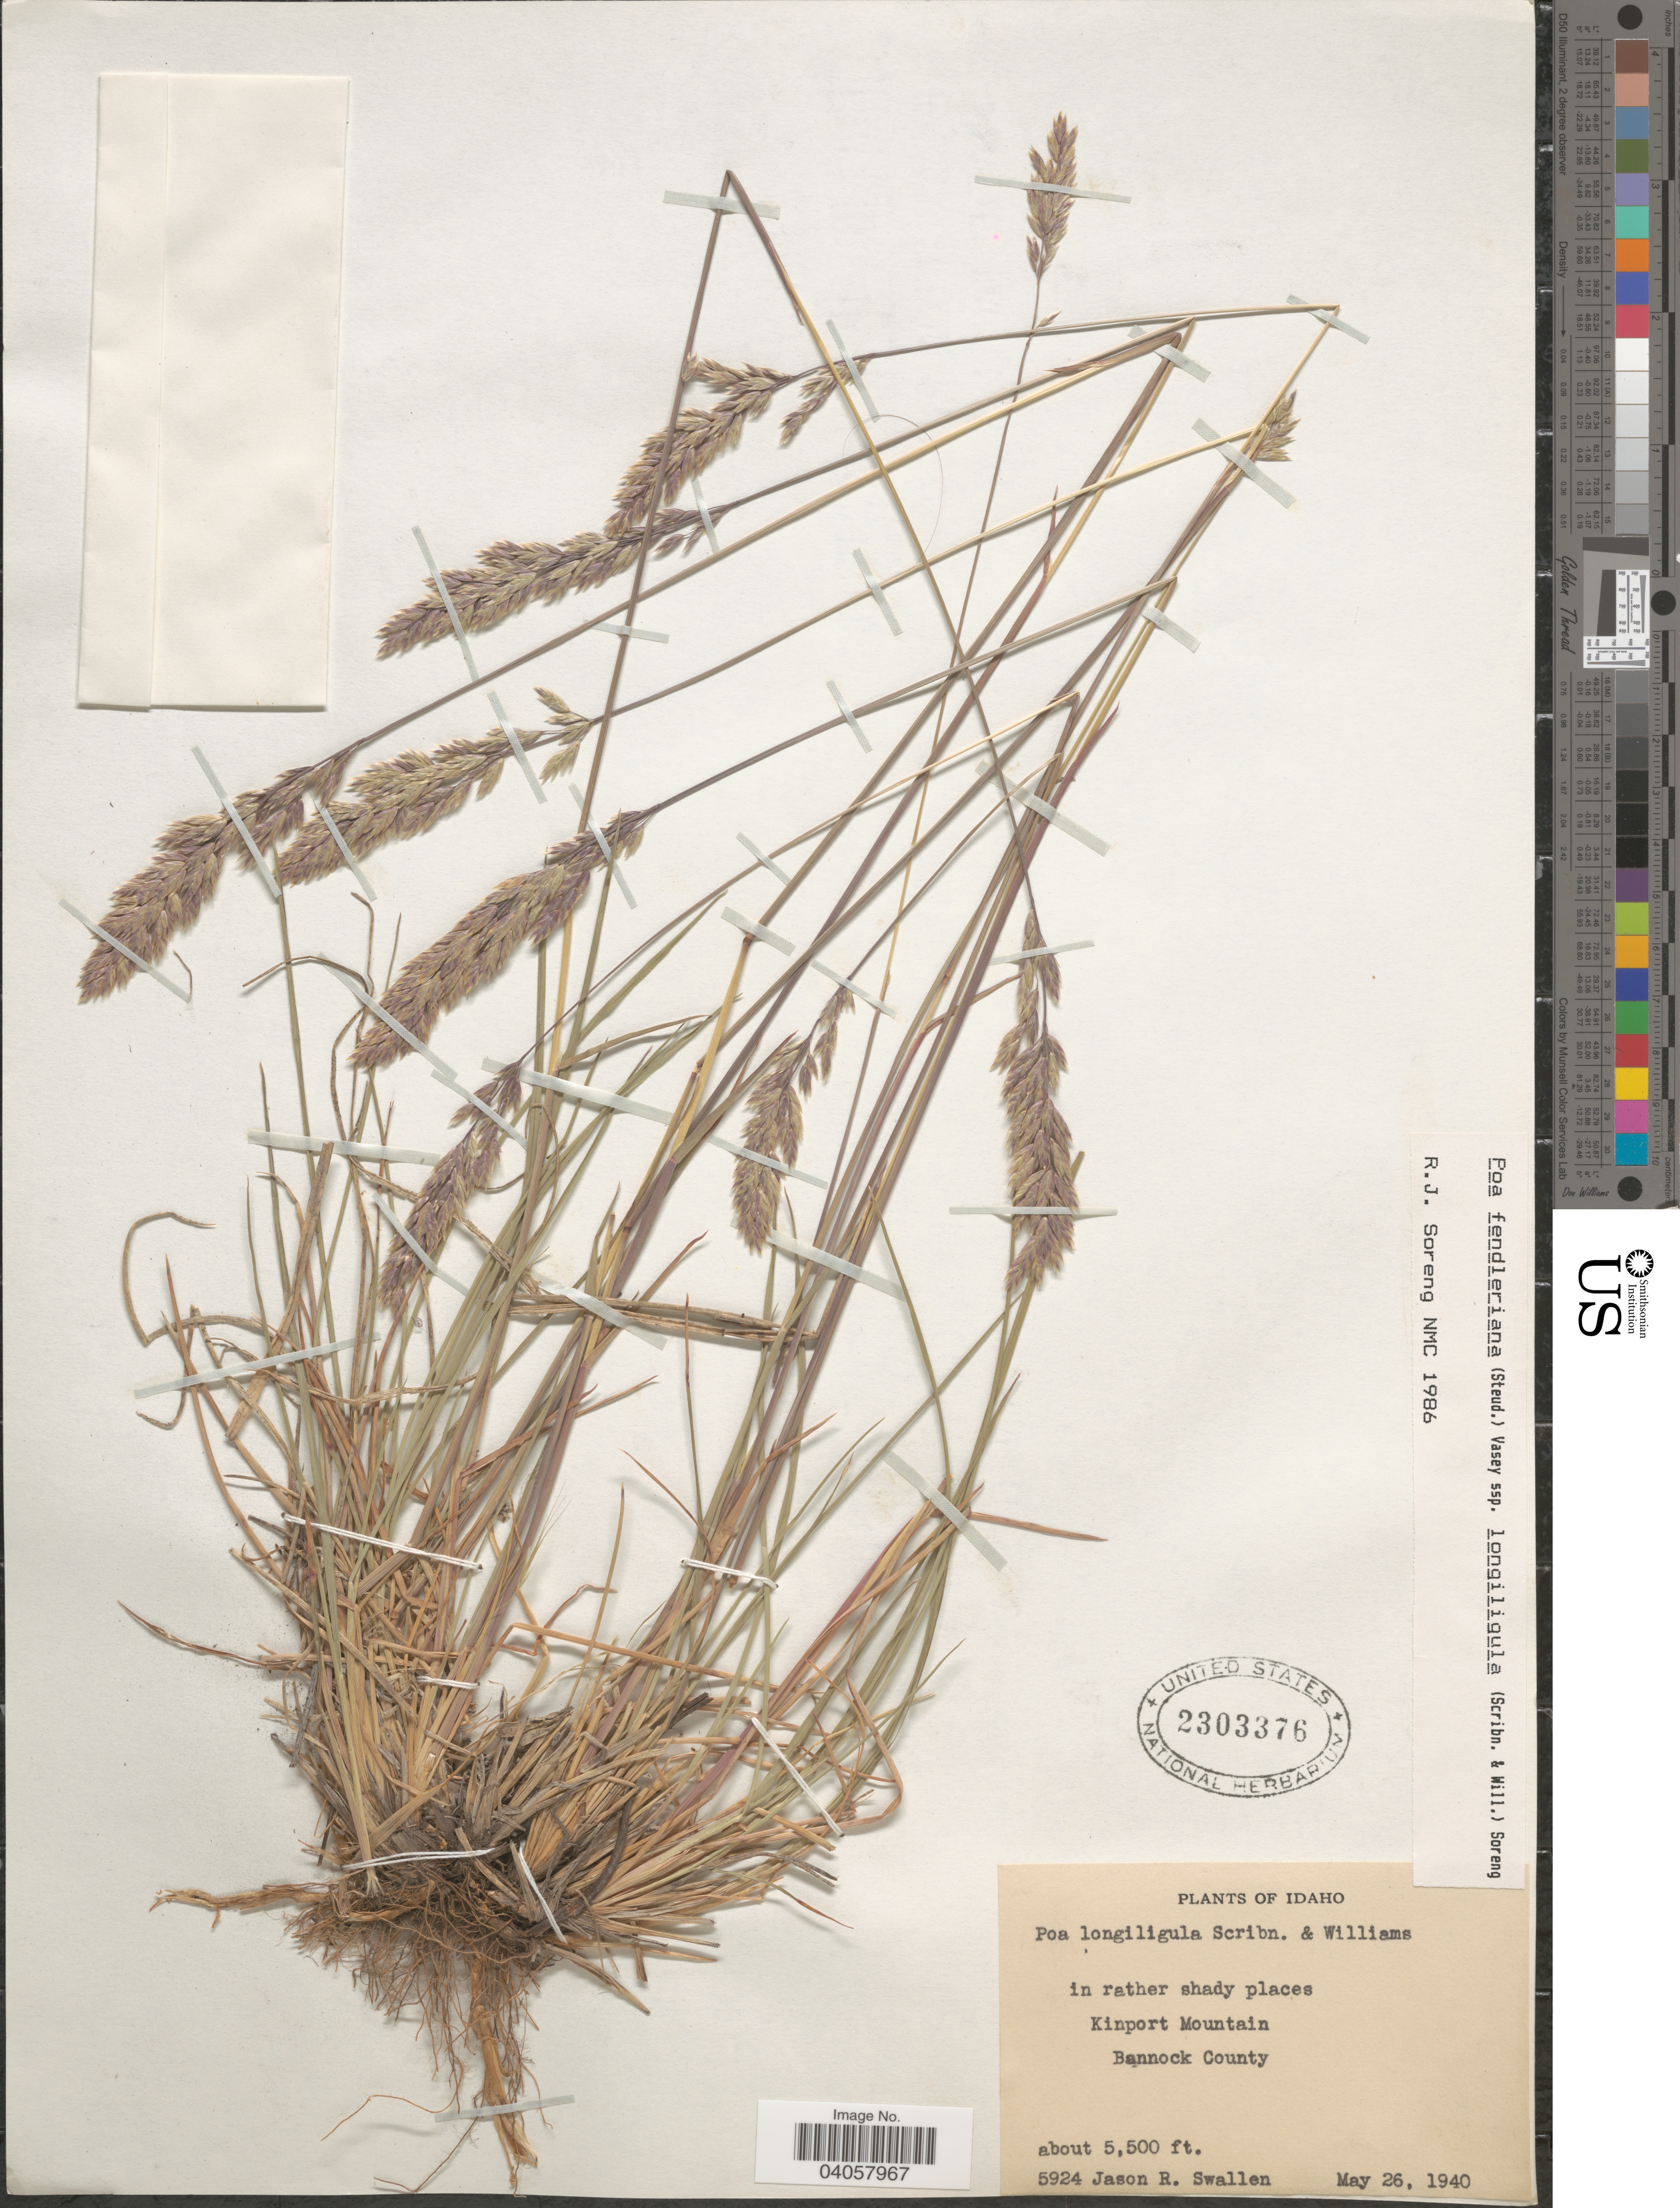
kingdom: Plantae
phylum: Tracheophyta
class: Liliopsida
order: Poales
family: Poaceae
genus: Poa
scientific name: Poa fendleriana subsp. longiligula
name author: (Scribn. & T.A. Williams) Soreng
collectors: J. R. Swallen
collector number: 5924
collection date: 1940-05-26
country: United States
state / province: Idaho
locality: In rather shady places. Kinport Mountain. Bannock County.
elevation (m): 1676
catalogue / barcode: US 2303376